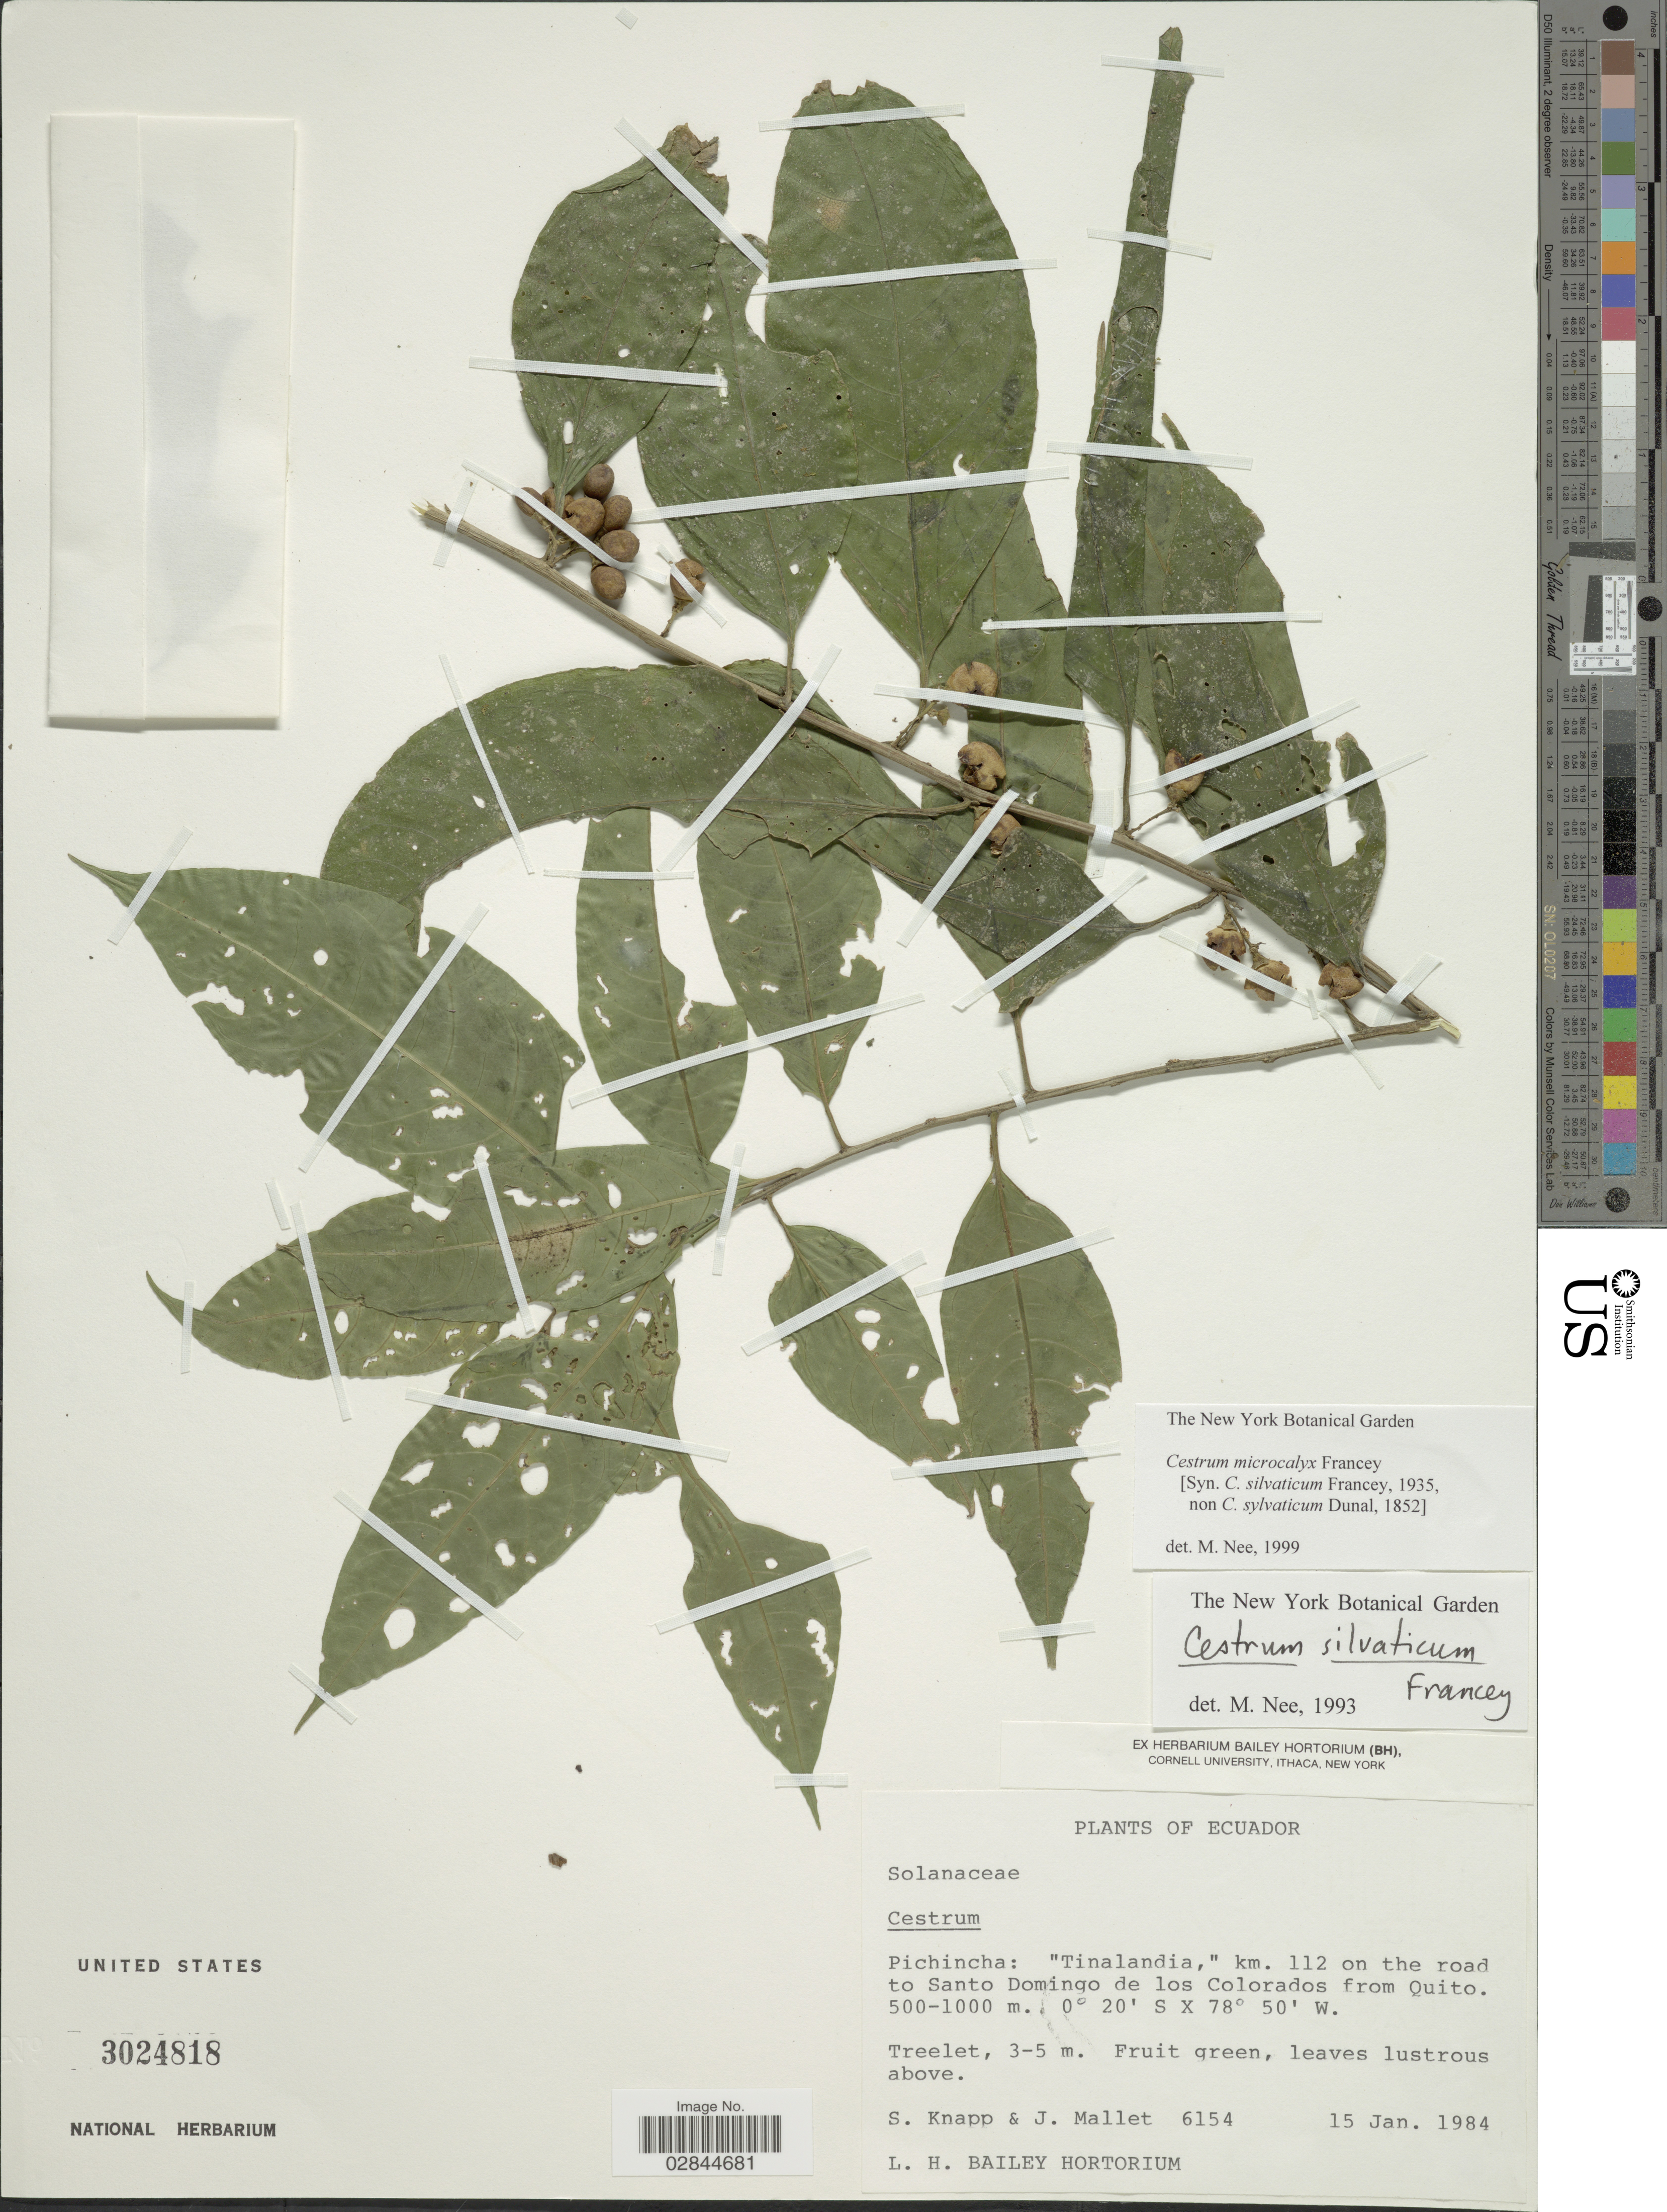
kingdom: Plantae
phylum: Tracheophyta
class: Magnoliopsida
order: Solanales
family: Solanaceae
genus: Cestrum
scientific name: Cestrum microcalyx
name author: Francey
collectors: S. Knapp & J. Mallet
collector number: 6154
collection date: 1984-01-15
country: Ecuador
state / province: Pichincha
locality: Tinalandia,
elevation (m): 500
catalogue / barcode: US 3024818